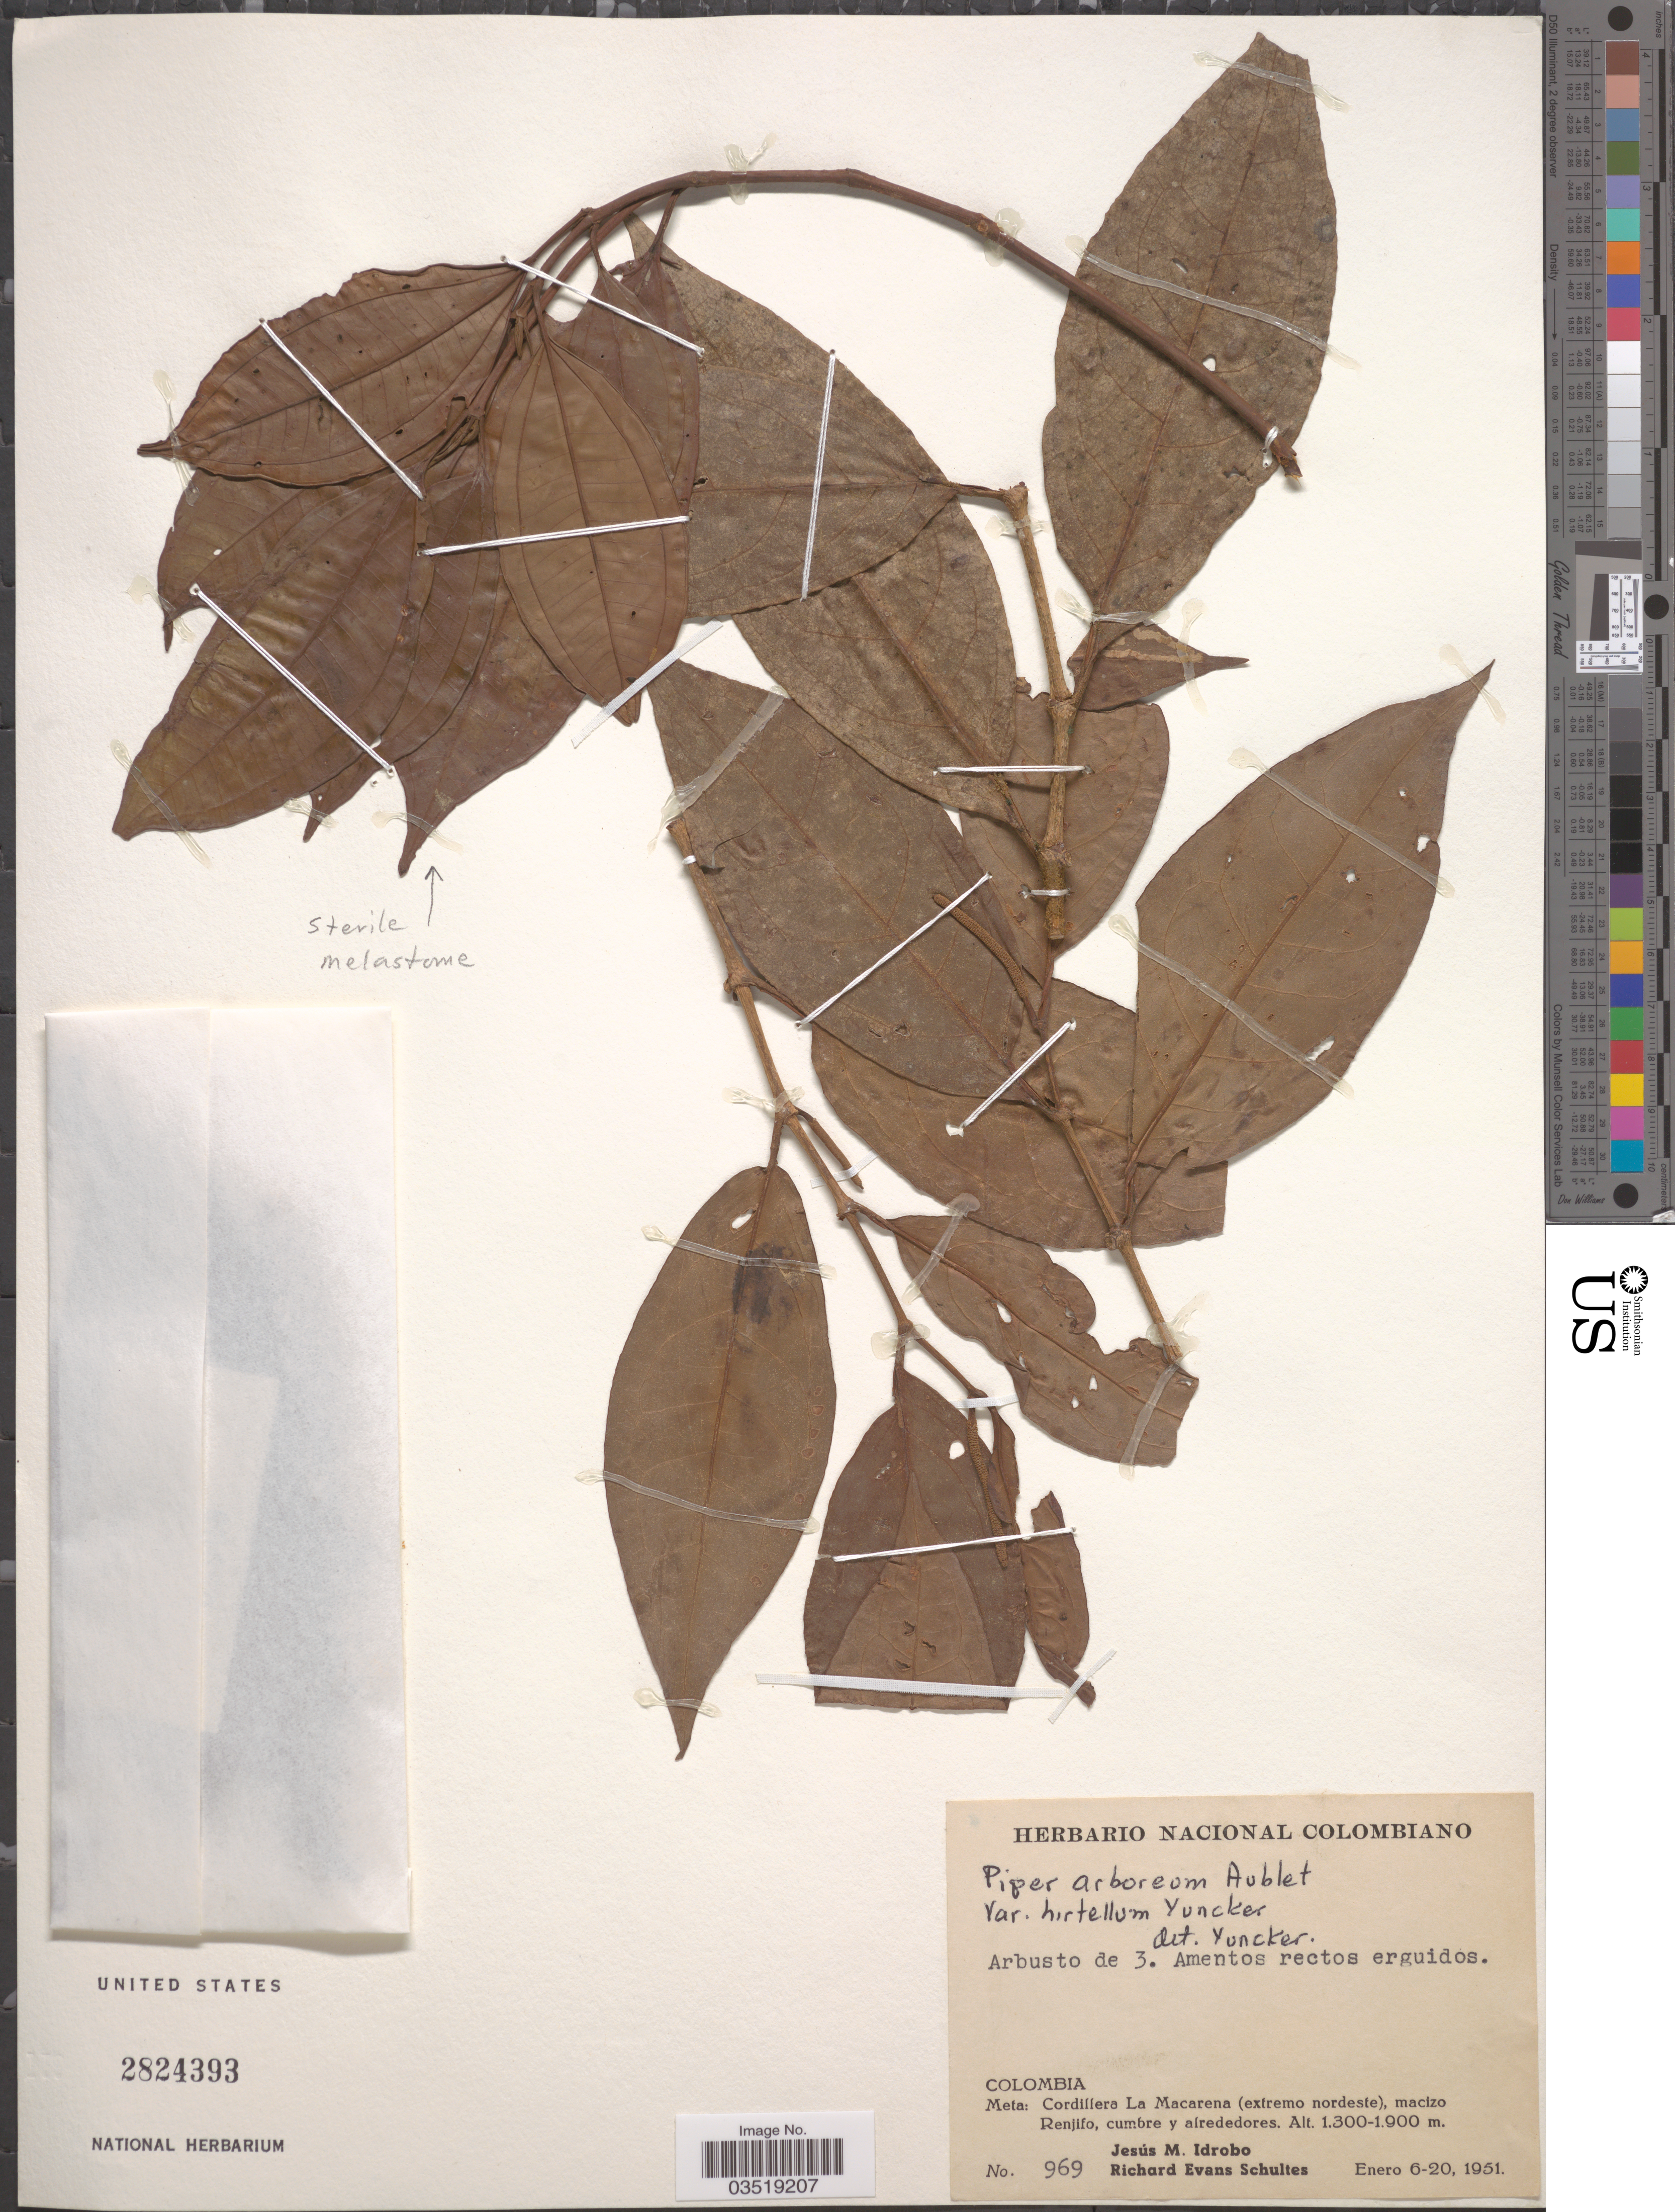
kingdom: Plantae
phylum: Tracheophyta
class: Magnoliopsida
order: Piperales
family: Piperaceae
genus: Piper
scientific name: Piper arboreum var. hirtellum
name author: Yunck.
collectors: J. M. Idrobo & R. E. Schultes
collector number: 969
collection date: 1951-01-06/1951-01-20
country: Colombia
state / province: Meta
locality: Cordillera La Macarena (extremo nordeste), macizo Renjifo, cumbre y alrededores.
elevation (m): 1300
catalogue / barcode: US 2824393